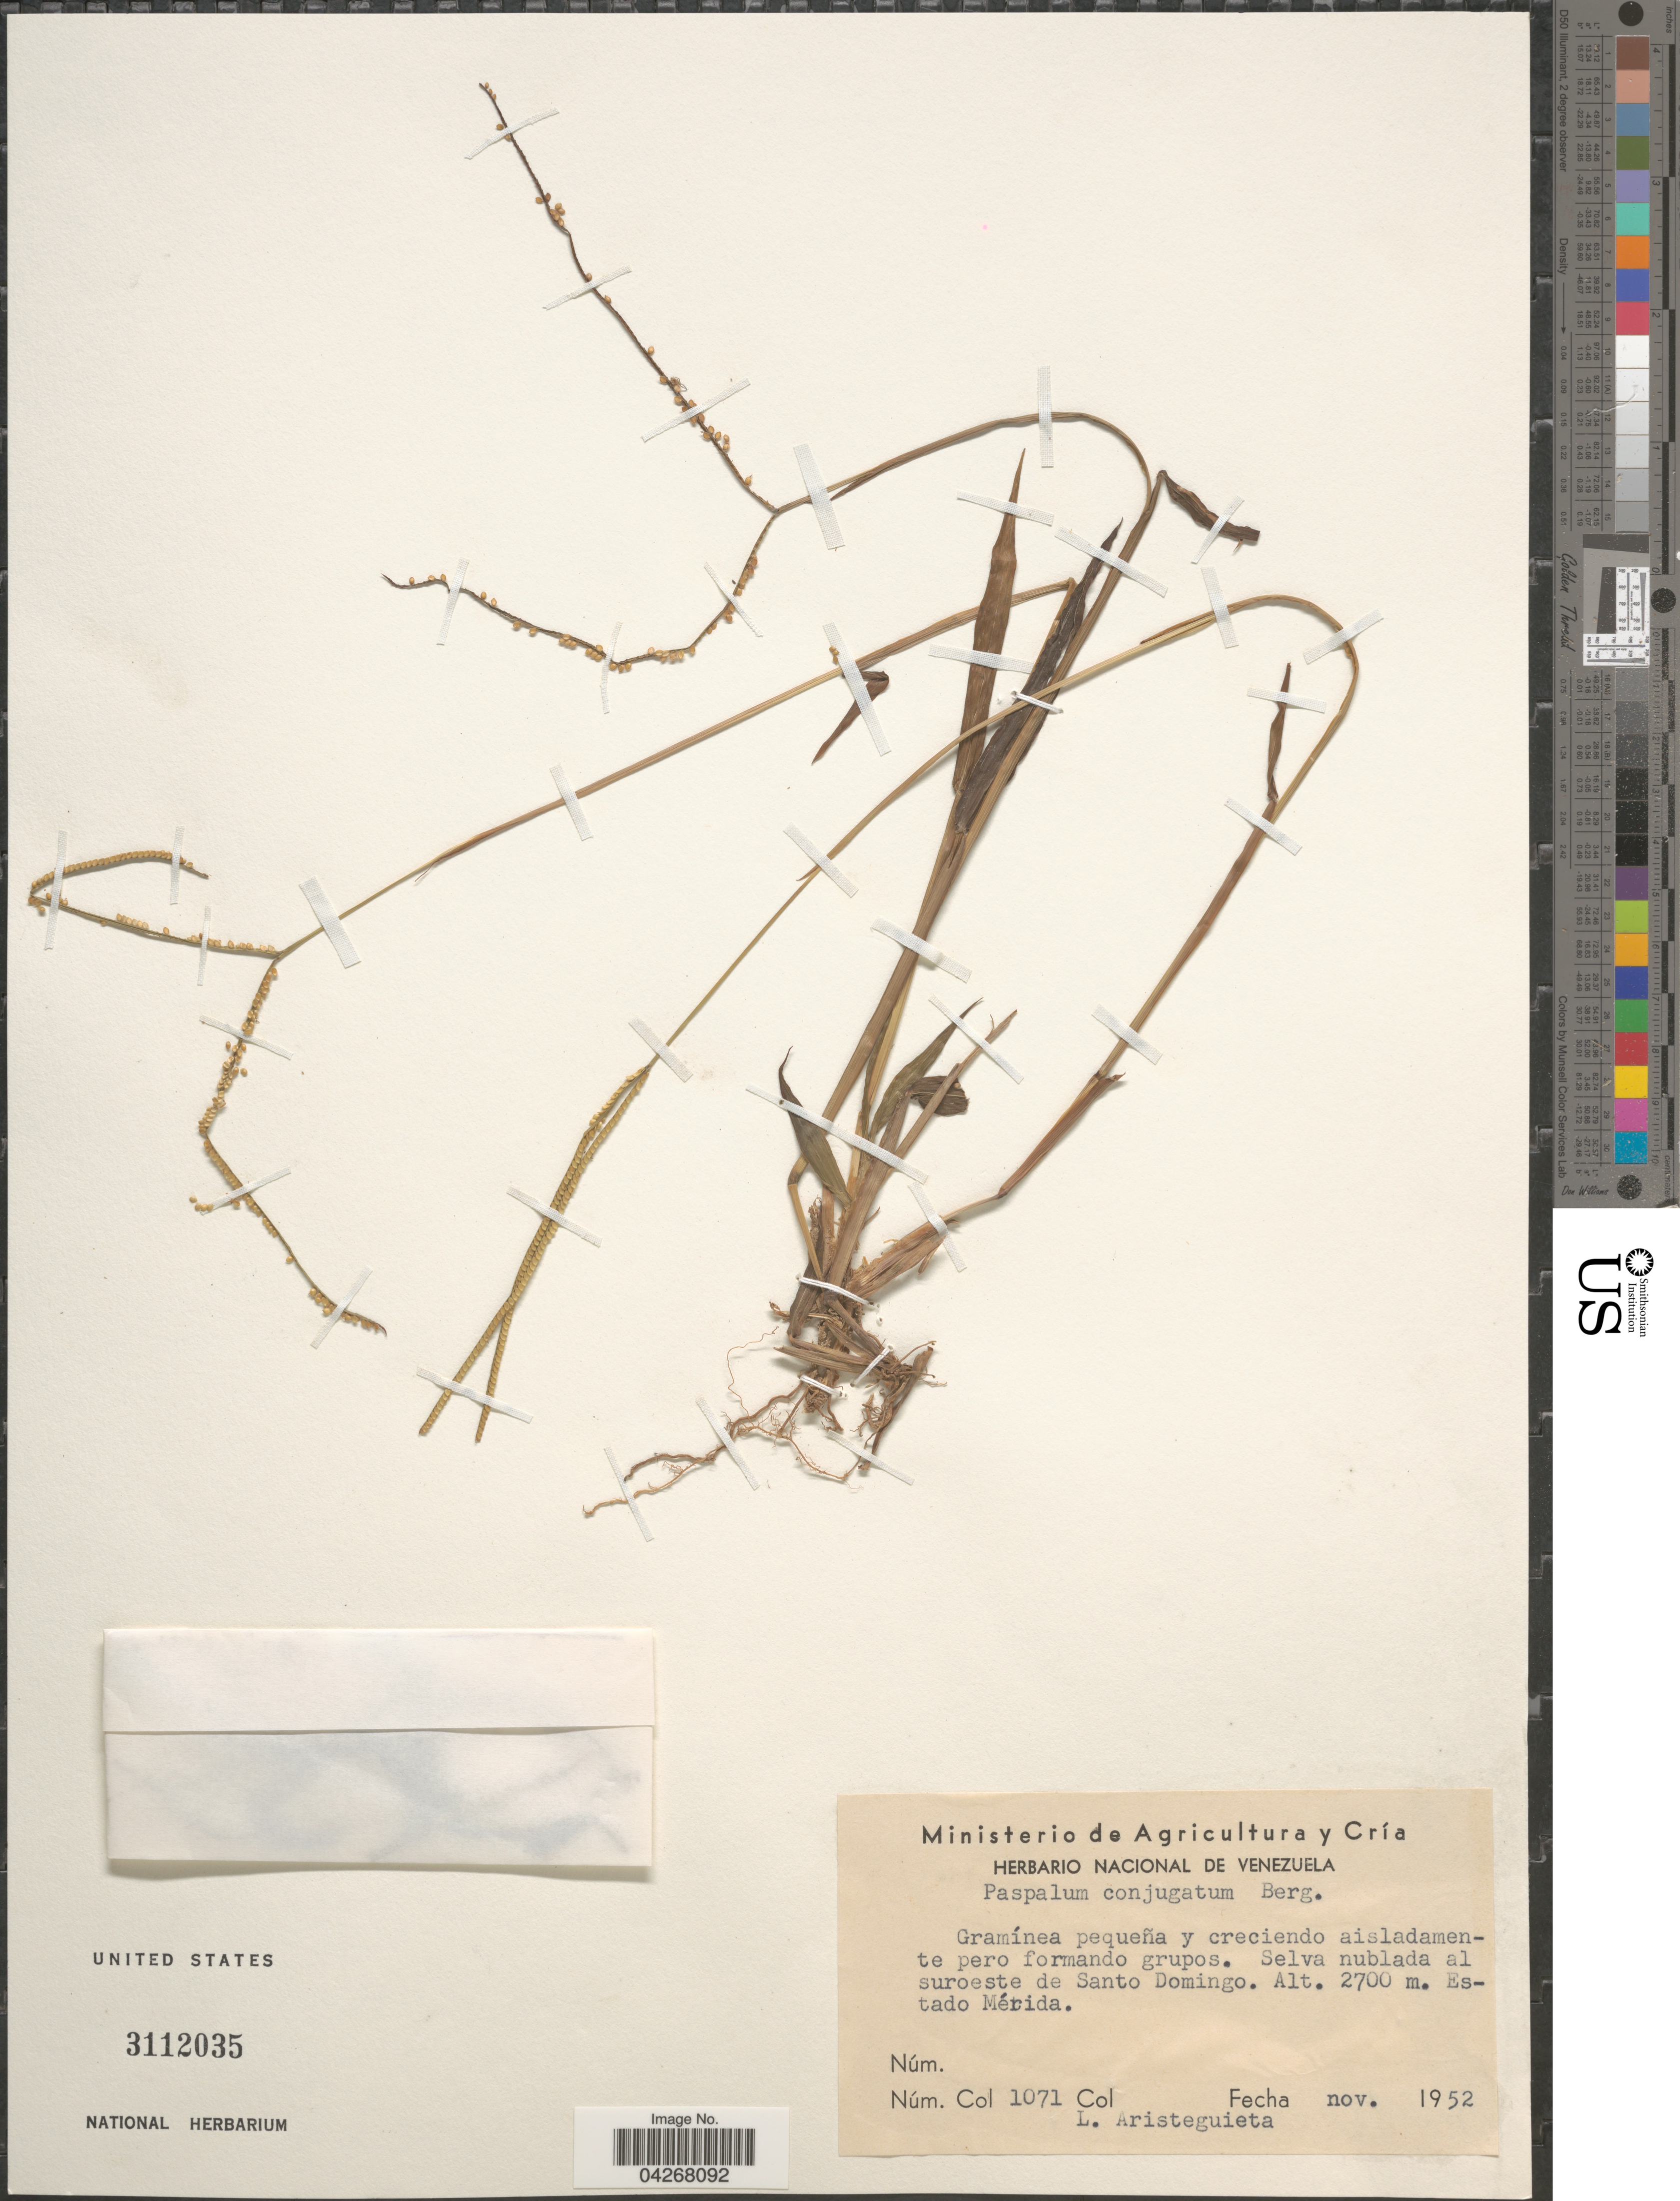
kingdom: Plantae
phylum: Tracheophyta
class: Liliopsida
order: Poales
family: Poaceae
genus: Paspalum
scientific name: Paspalum conjugatum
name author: P.J. Bergius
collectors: L. Aristeguieta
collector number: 1071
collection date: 1952-11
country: Venezuela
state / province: Merida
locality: Selva nublada al suroeste de Santo Domingo.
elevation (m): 2700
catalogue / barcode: US 3112035